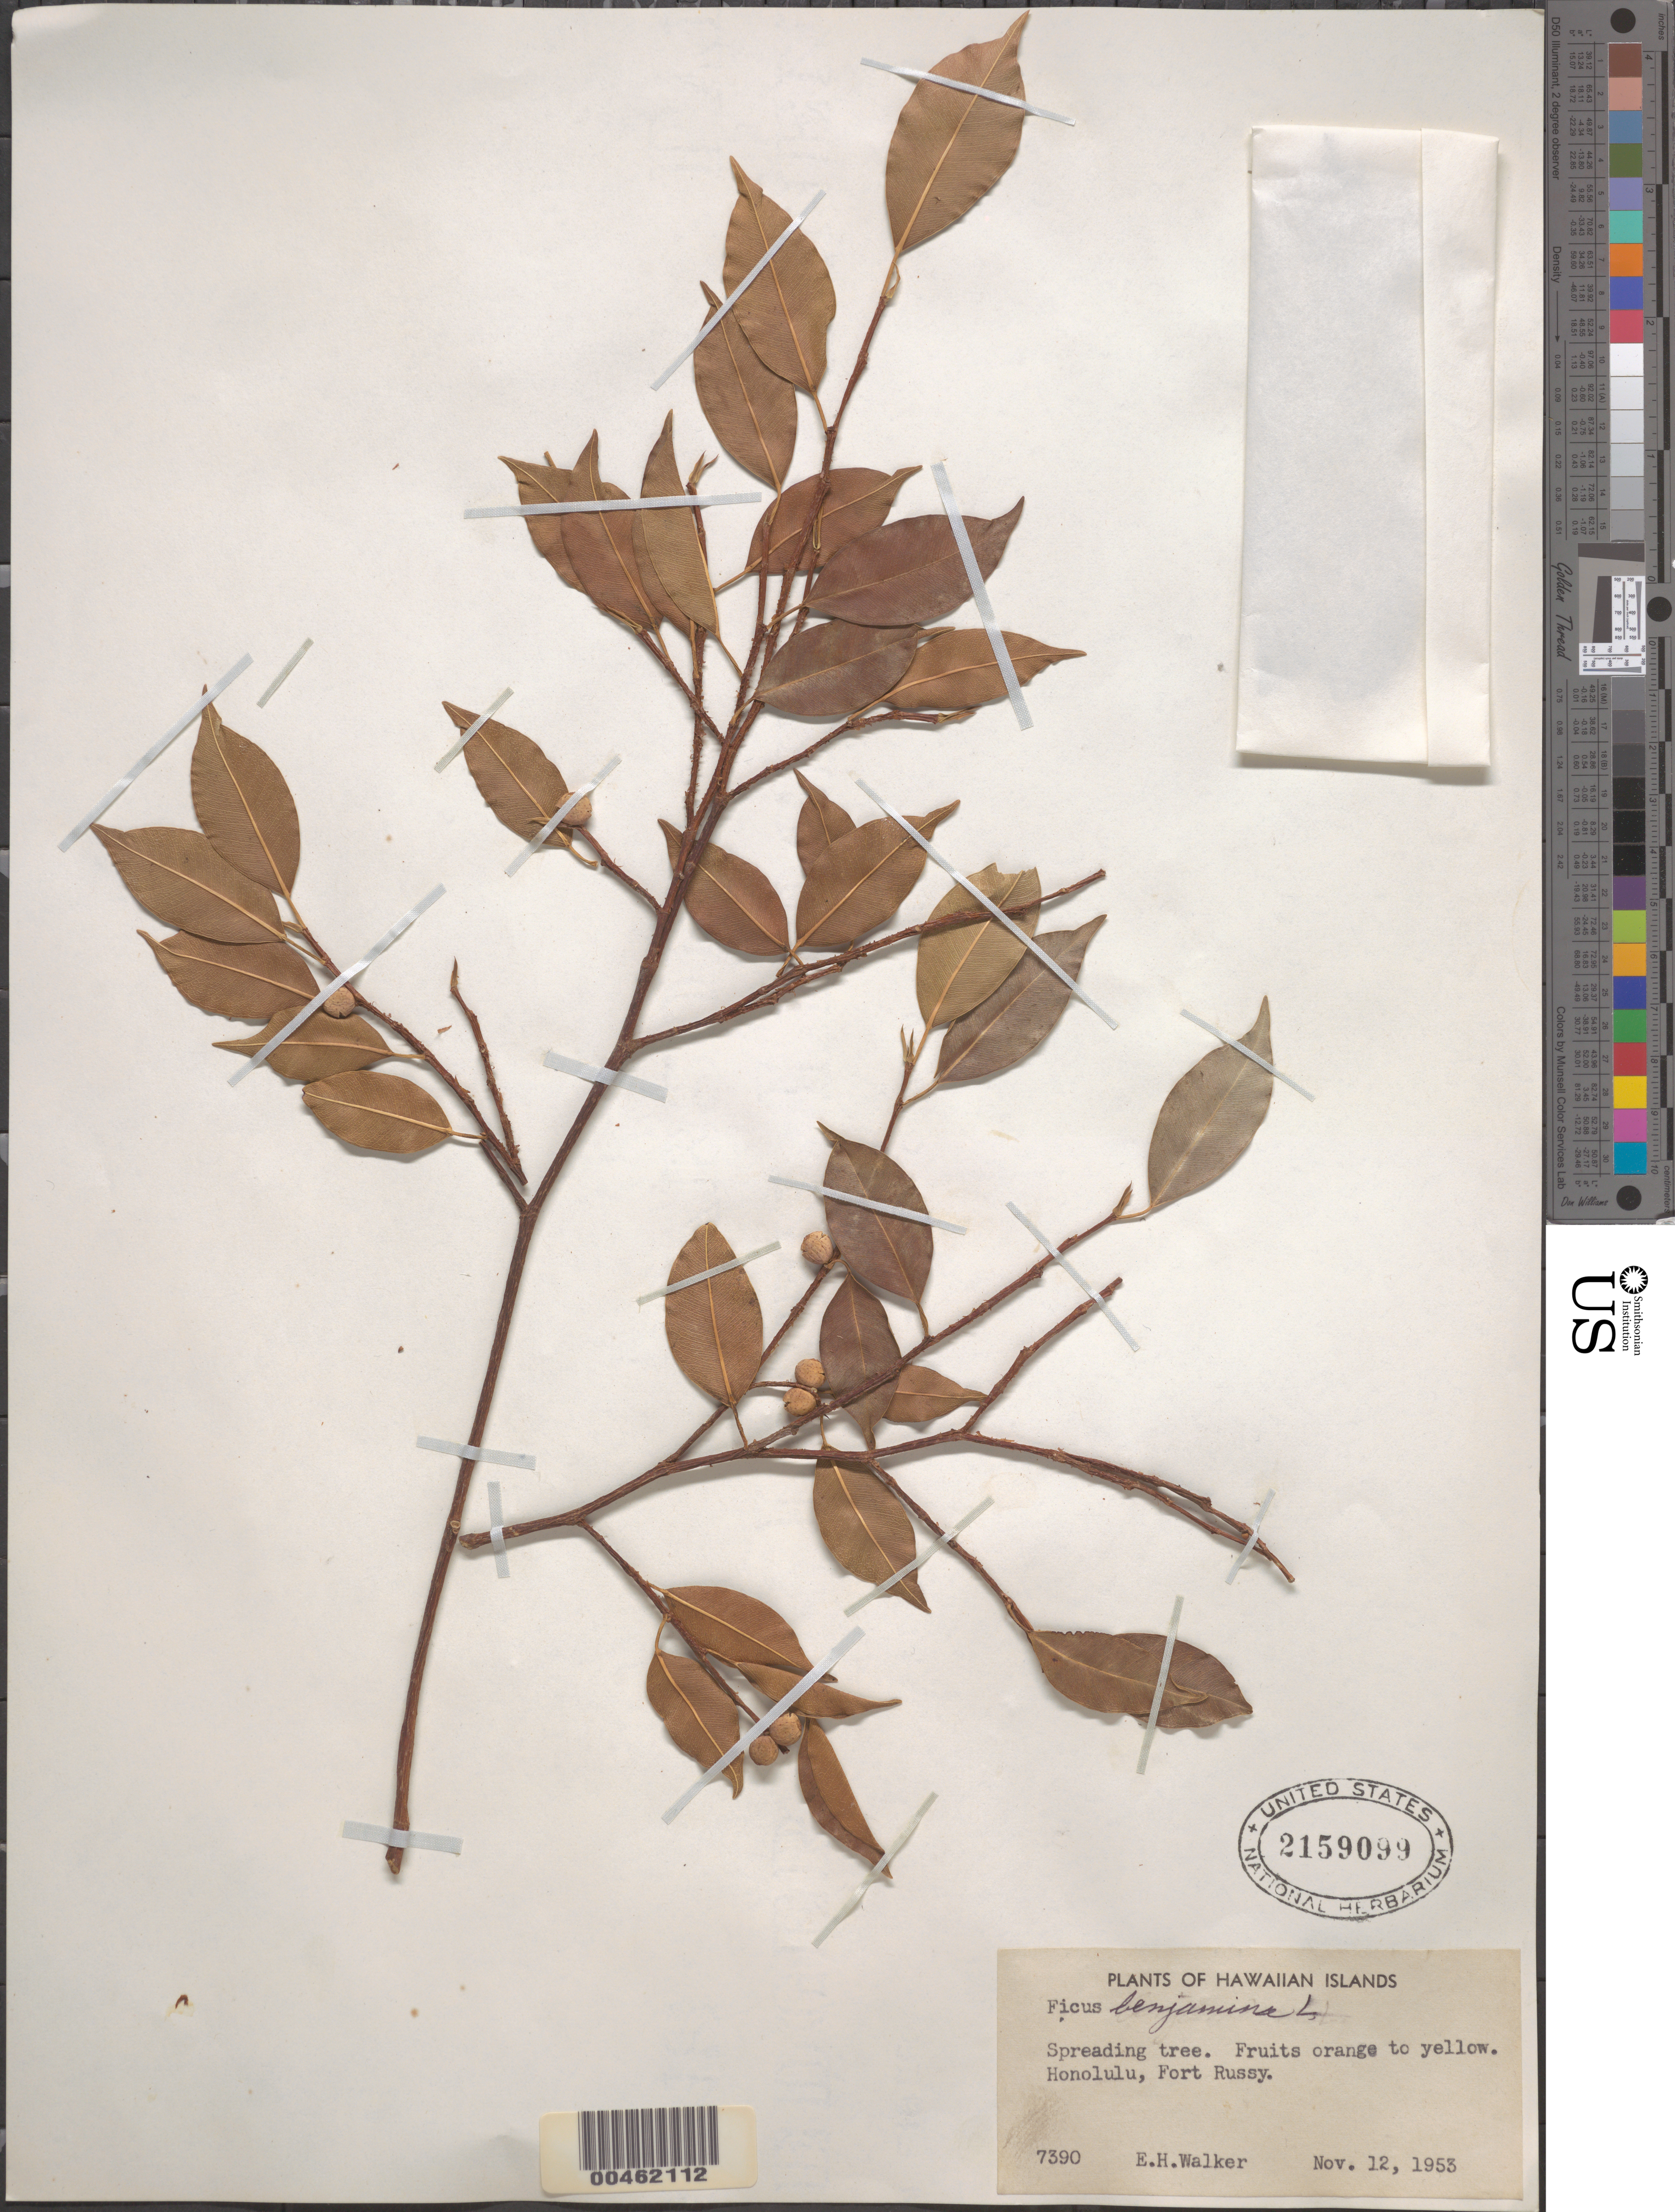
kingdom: Plantae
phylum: Tracheophyta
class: Magnoliopsida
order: Rosales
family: Moraceae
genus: Ficus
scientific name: Ficus benjamina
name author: L.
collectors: E. H. Walker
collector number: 7390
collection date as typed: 12 Nov 1953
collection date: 1953-11-12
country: United States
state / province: Hawaii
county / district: Honolulu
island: Oahu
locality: Honolulu, Fort Russy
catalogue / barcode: US 2159099